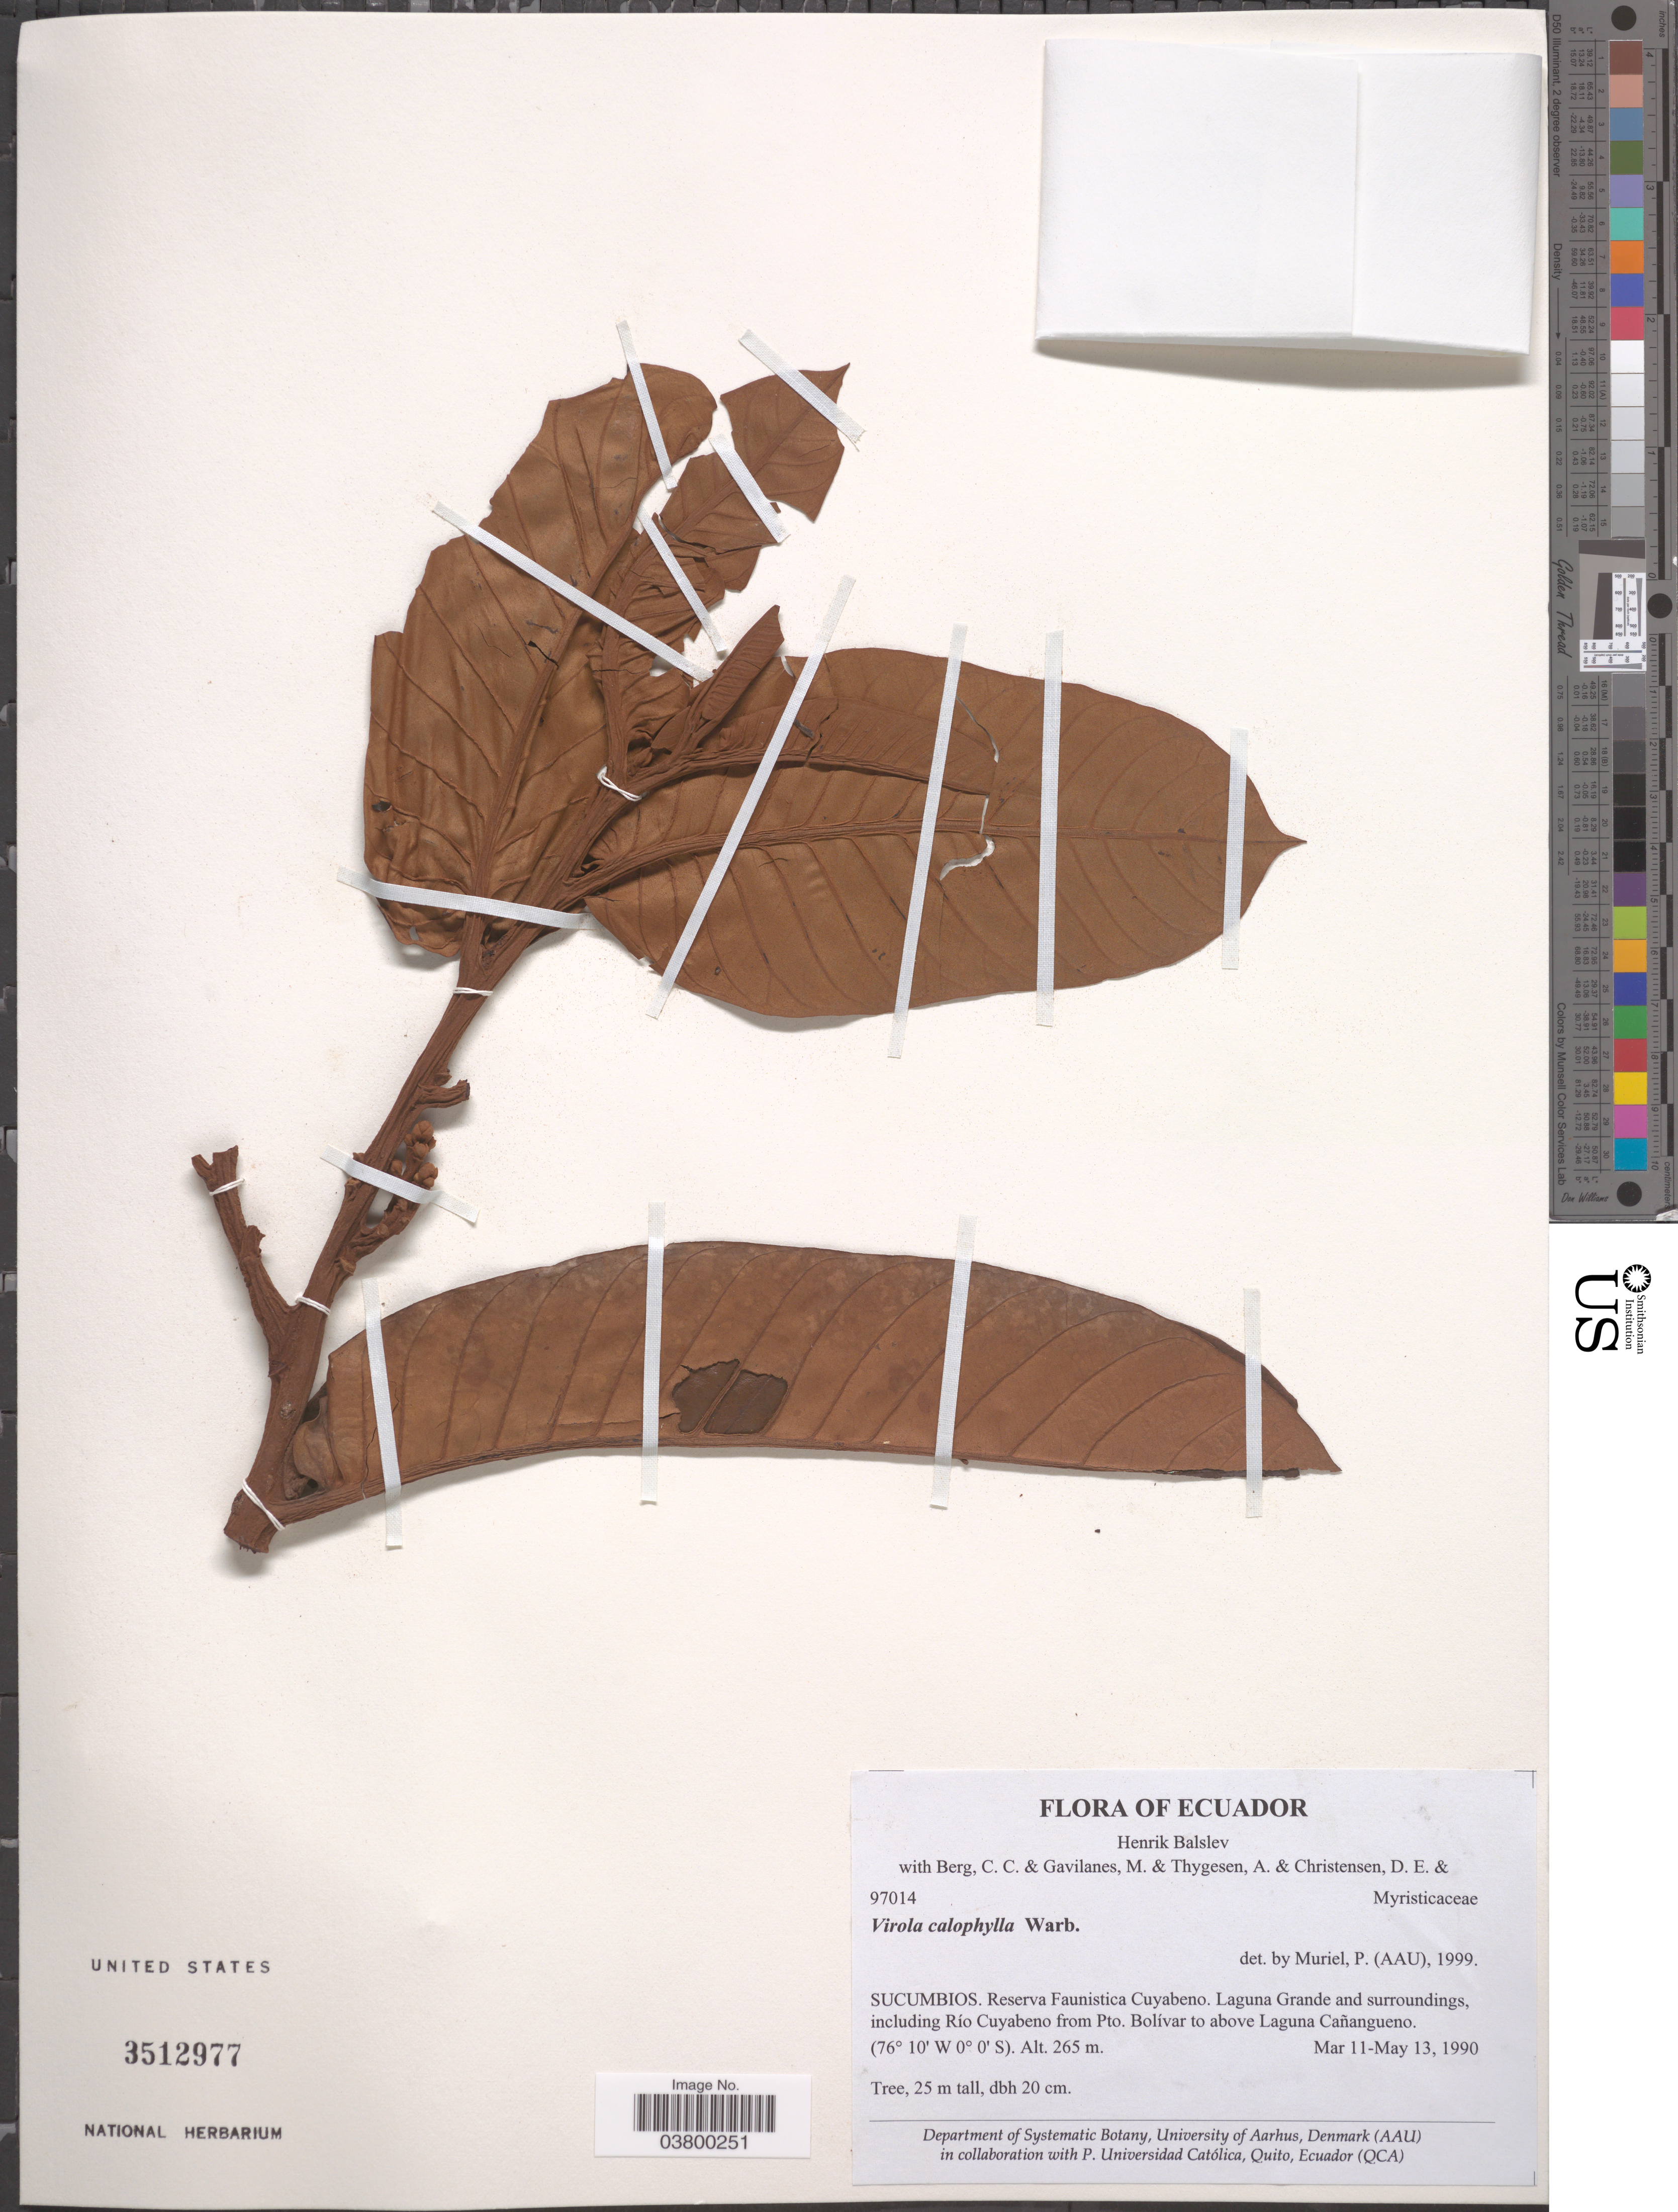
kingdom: Plantae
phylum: Tracheophyta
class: Magnoliopsida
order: Magnoliales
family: Myristicaceae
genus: Virola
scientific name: Virola calophylla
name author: (Spruce) Warb.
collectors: H. Balslev, C. C. Berg, M. Gavilanes, A. Thygesen & E. Christensen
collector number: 97014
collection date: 1990-03-11/1990-05-13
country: Ecuador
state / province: Sucumbíos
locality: Reserva Faunistica Cuyabeno. Laguna Grande and surroundings, including Río Cuyabeno from Pto. Bolívar to above Laguna Cañangueno.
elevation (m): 265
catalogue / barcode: US 3512977